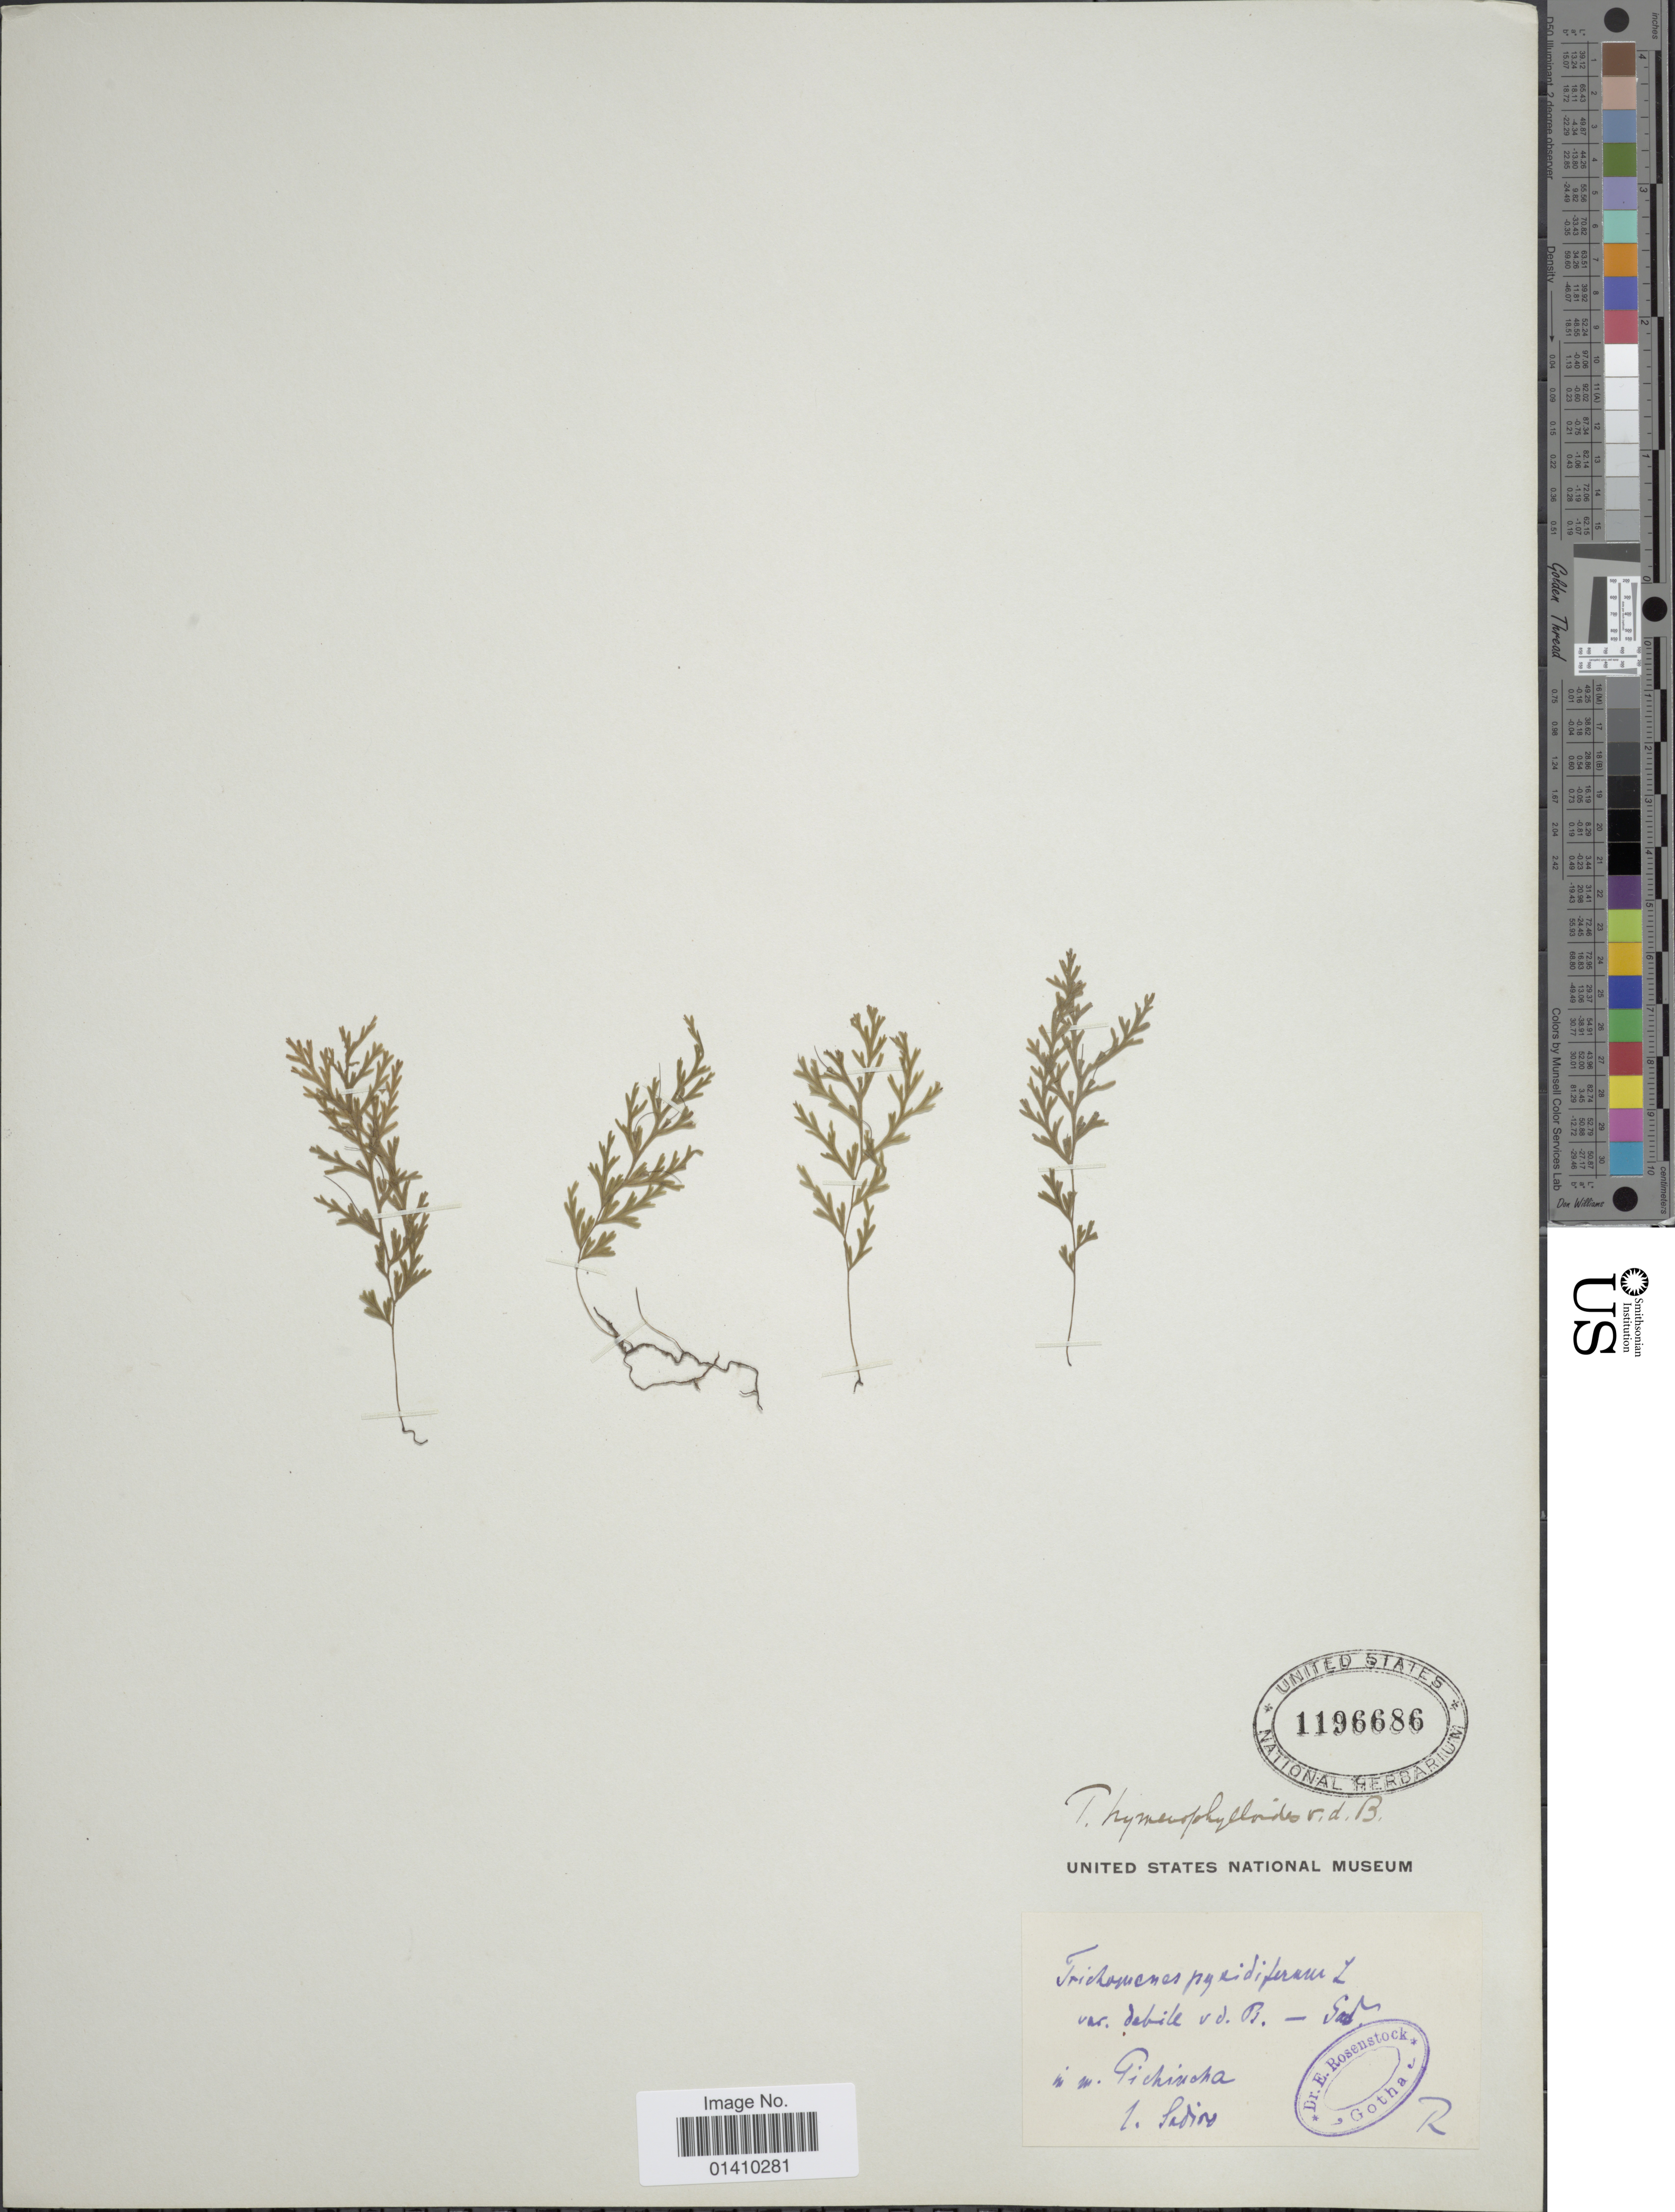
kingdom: Plantae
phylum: Tracheophyta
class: Polypodiopsida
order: Hymenophyllales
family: Hymenophyllaceae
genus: Polyphlebium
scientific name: Polyphlebium hymenophylloides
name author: (Bosch) Ebihara & Dubuisson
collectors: Sodiro, --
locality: M.n. Pichiricha [interpreted]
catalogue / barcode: US 1196686